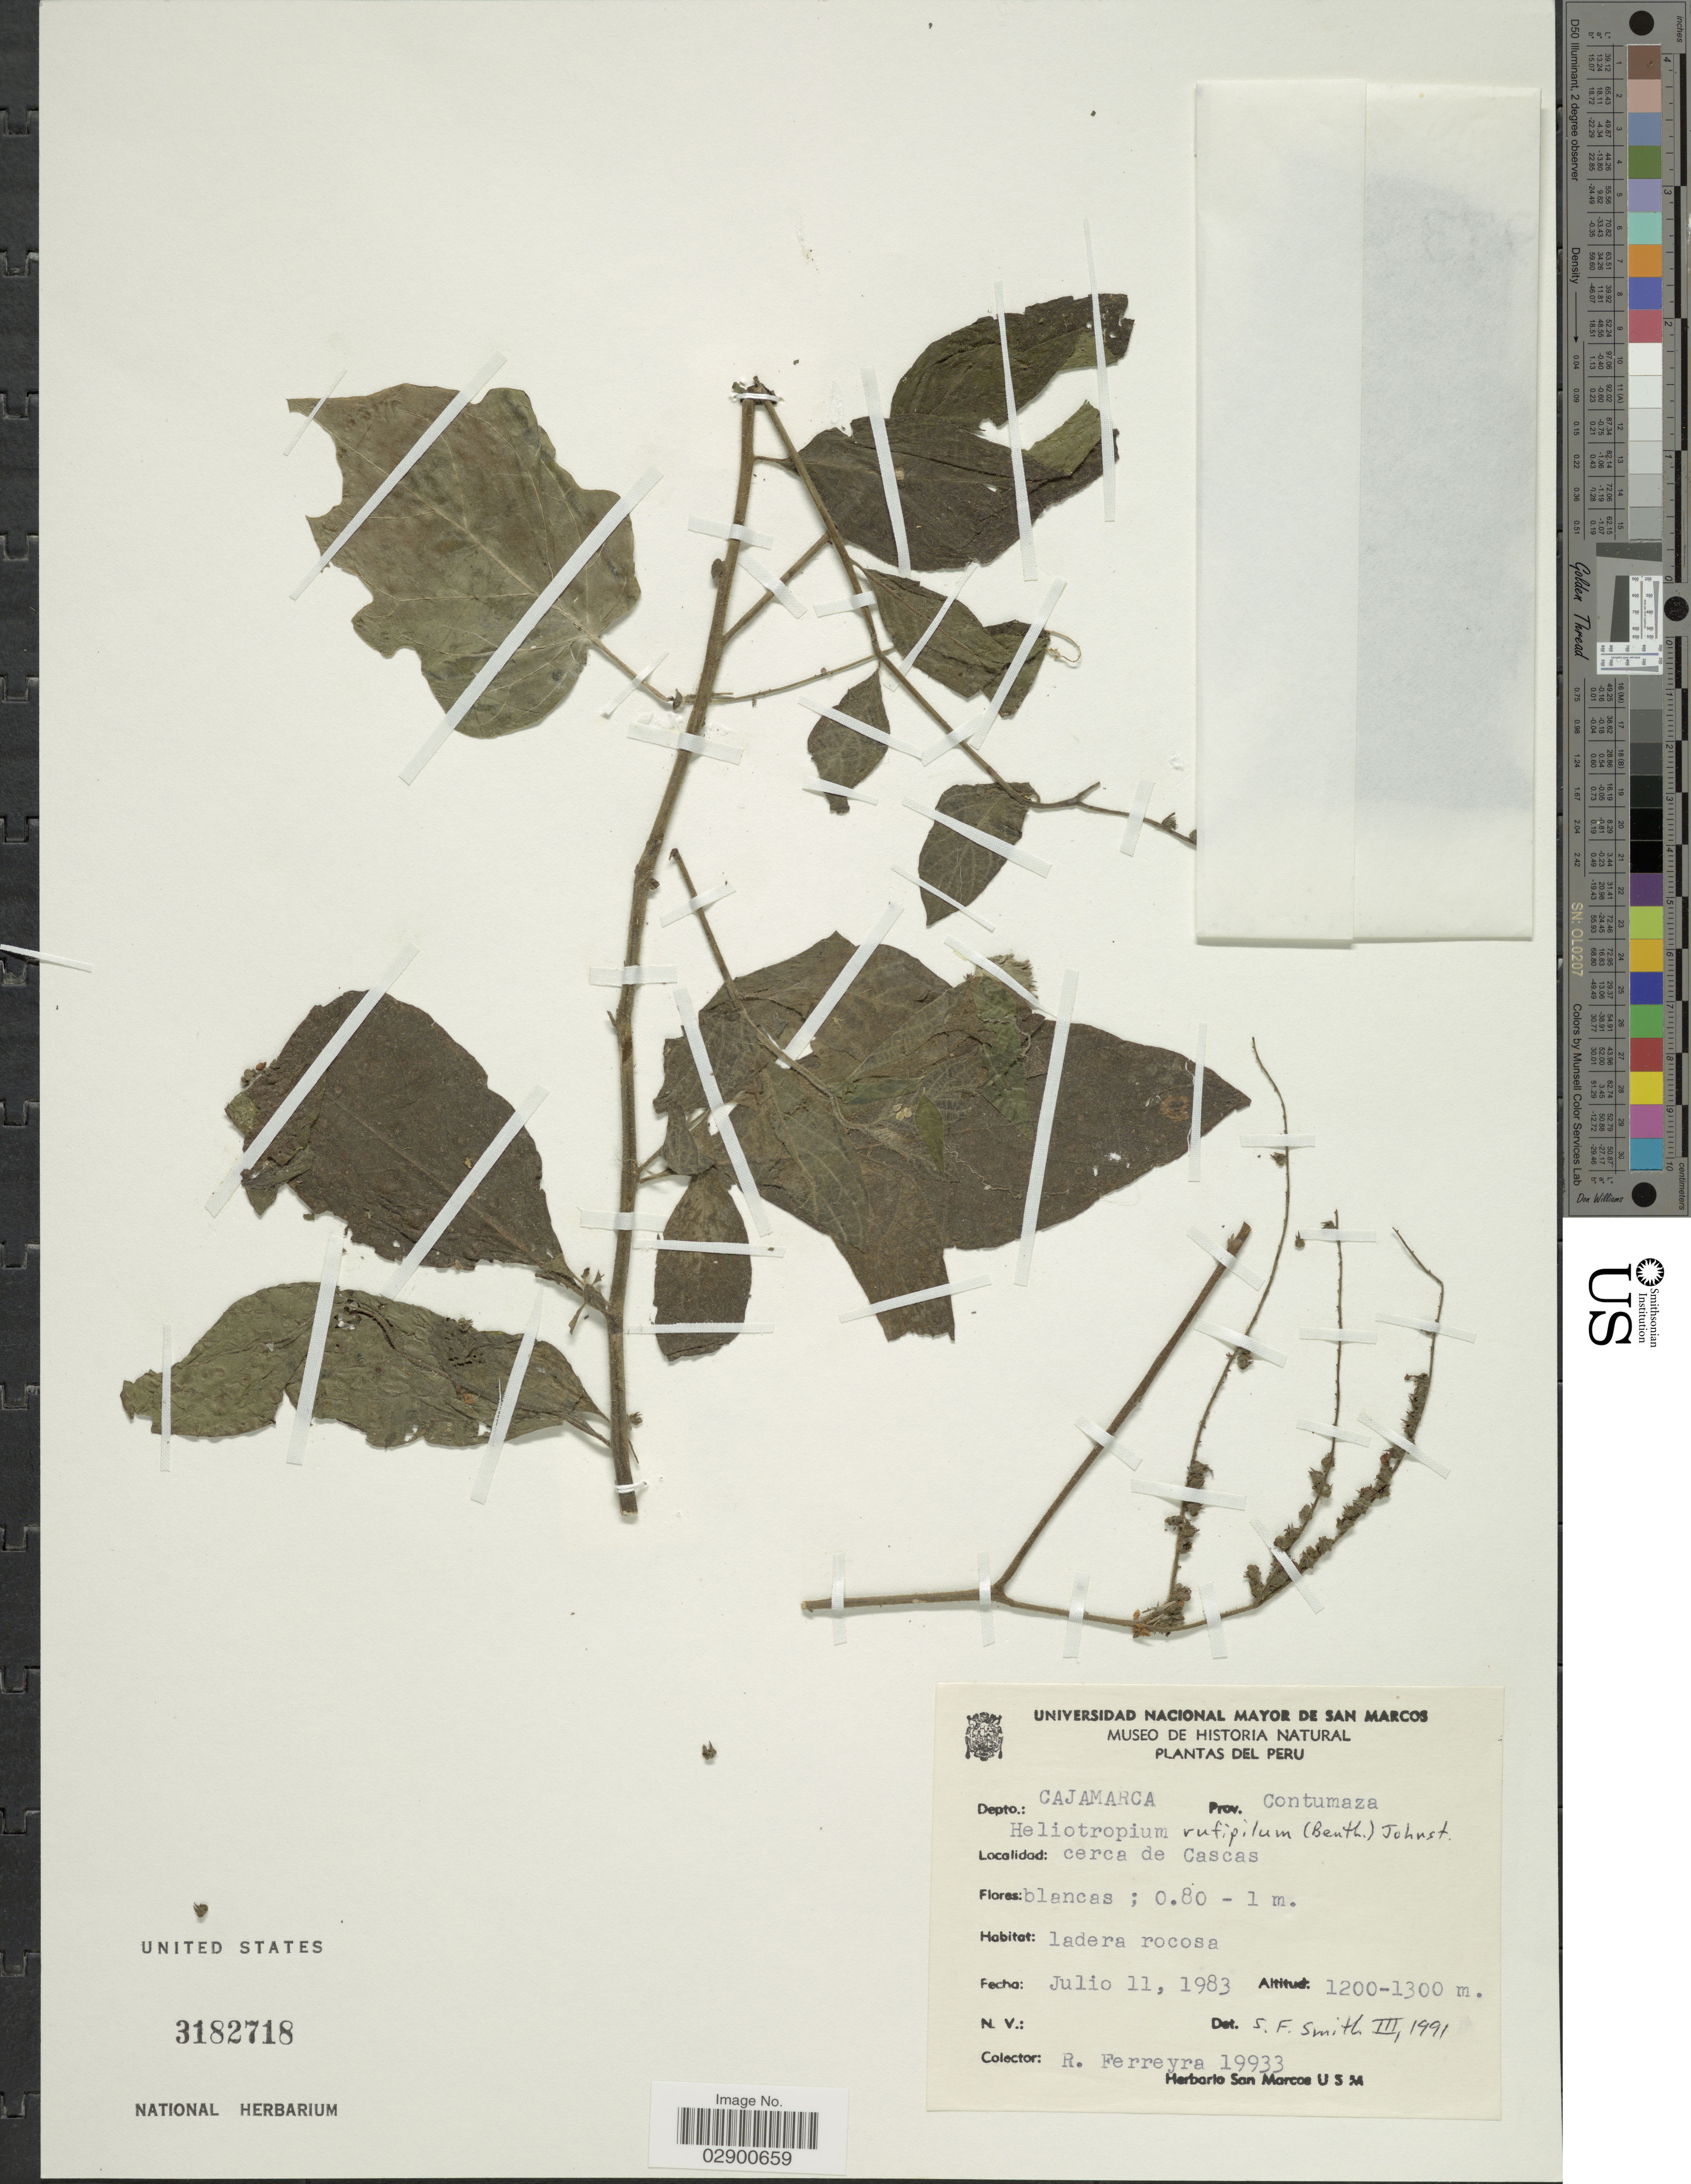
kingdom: Plantae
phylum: Tracheophyta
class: Magnoliopsida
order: Boraginales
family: Heliotropiaceae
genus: Heliotropium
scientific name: Heliotropium rufipilum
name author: (Benth.) I.M. Johnst.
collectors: R. A. Ferreyra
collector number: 19933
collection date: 1983-07-11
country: Peru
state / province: Cajamarca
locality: Depto.: Cajamarca. Prov. Contumaza. Cerca de Cascas.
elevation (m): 1200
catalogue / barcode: US 3182718